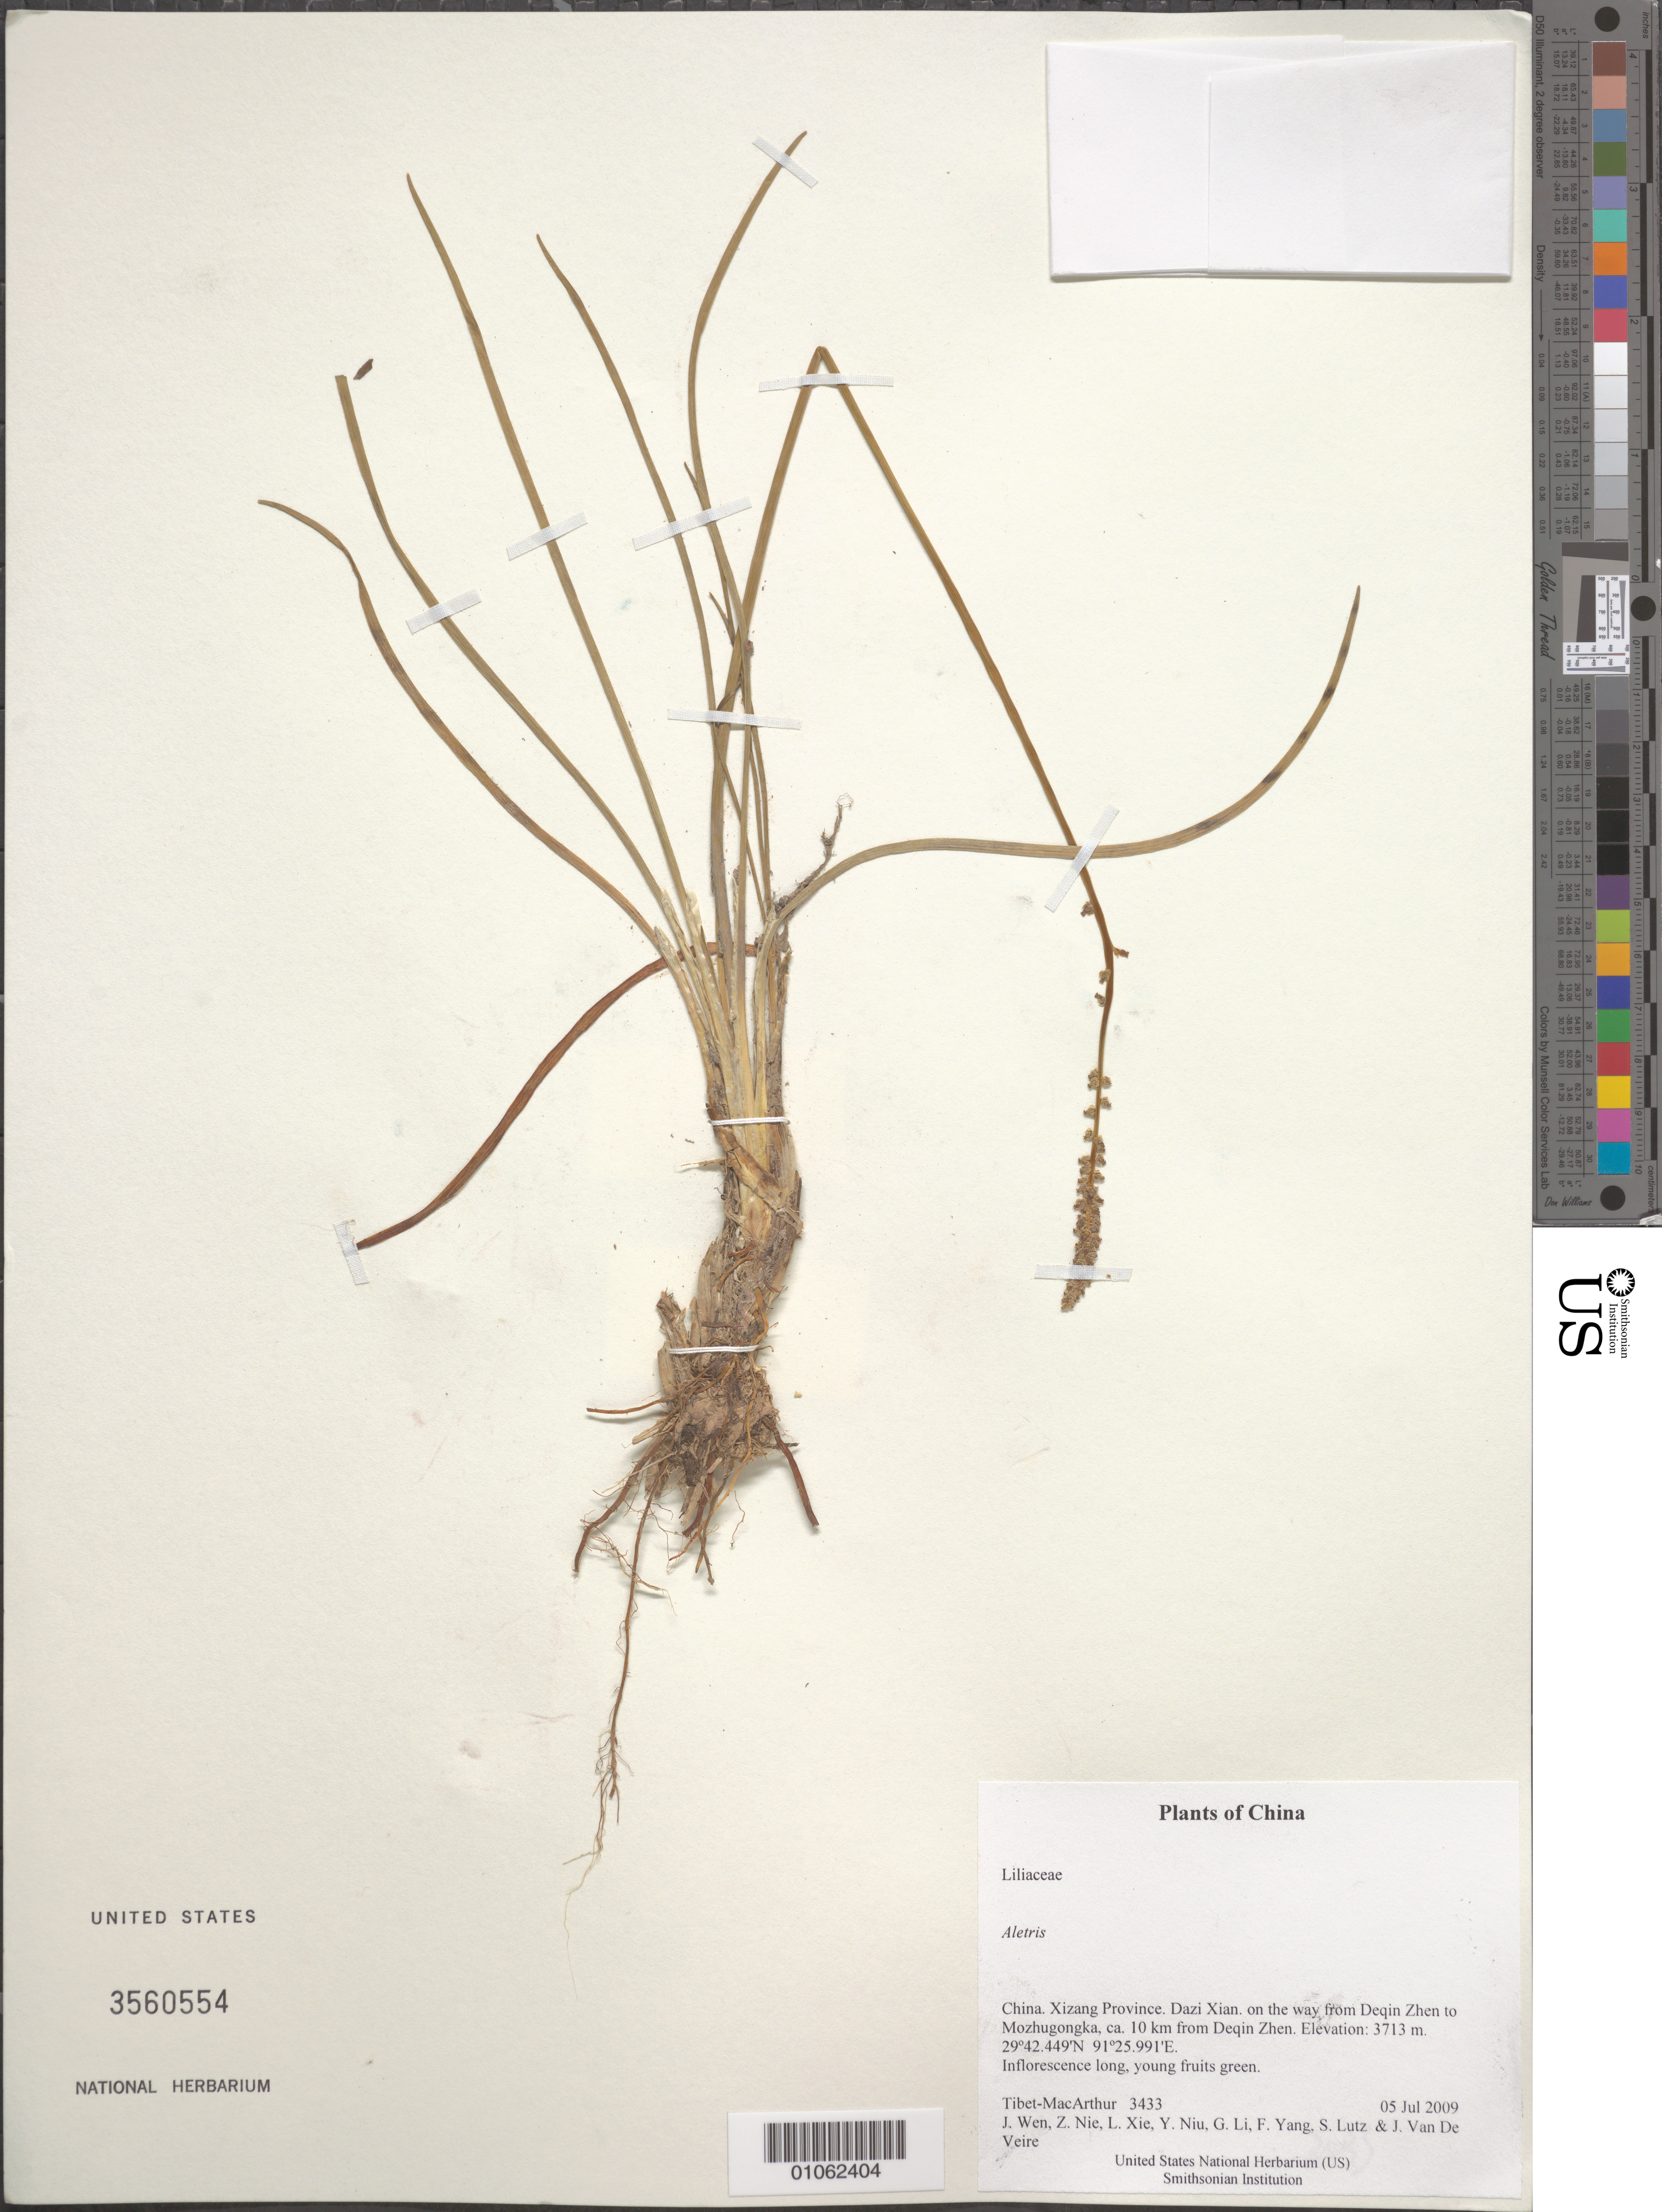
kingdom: Plantae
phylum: Tracheophyta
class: Liliopsida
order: Dioscoreales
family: Nartheciaceae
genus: Aletris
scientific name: Aletris sp.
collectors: Tibet-MacArthur, J. Wen, Z. Nie, L. Xie, Y. Niu, G. Li, F. Yang, S. Lutz & J. Van De Veire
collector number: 3433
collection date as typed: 05 Jul 2009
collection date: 2009-07-05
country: China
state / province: Xizang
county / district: Dazi Xian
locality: on the way from Deqin Zhen to Mozhugongka, ca. 10 km from Deqin Zhen.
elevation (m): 3713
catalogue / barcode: US 3560554